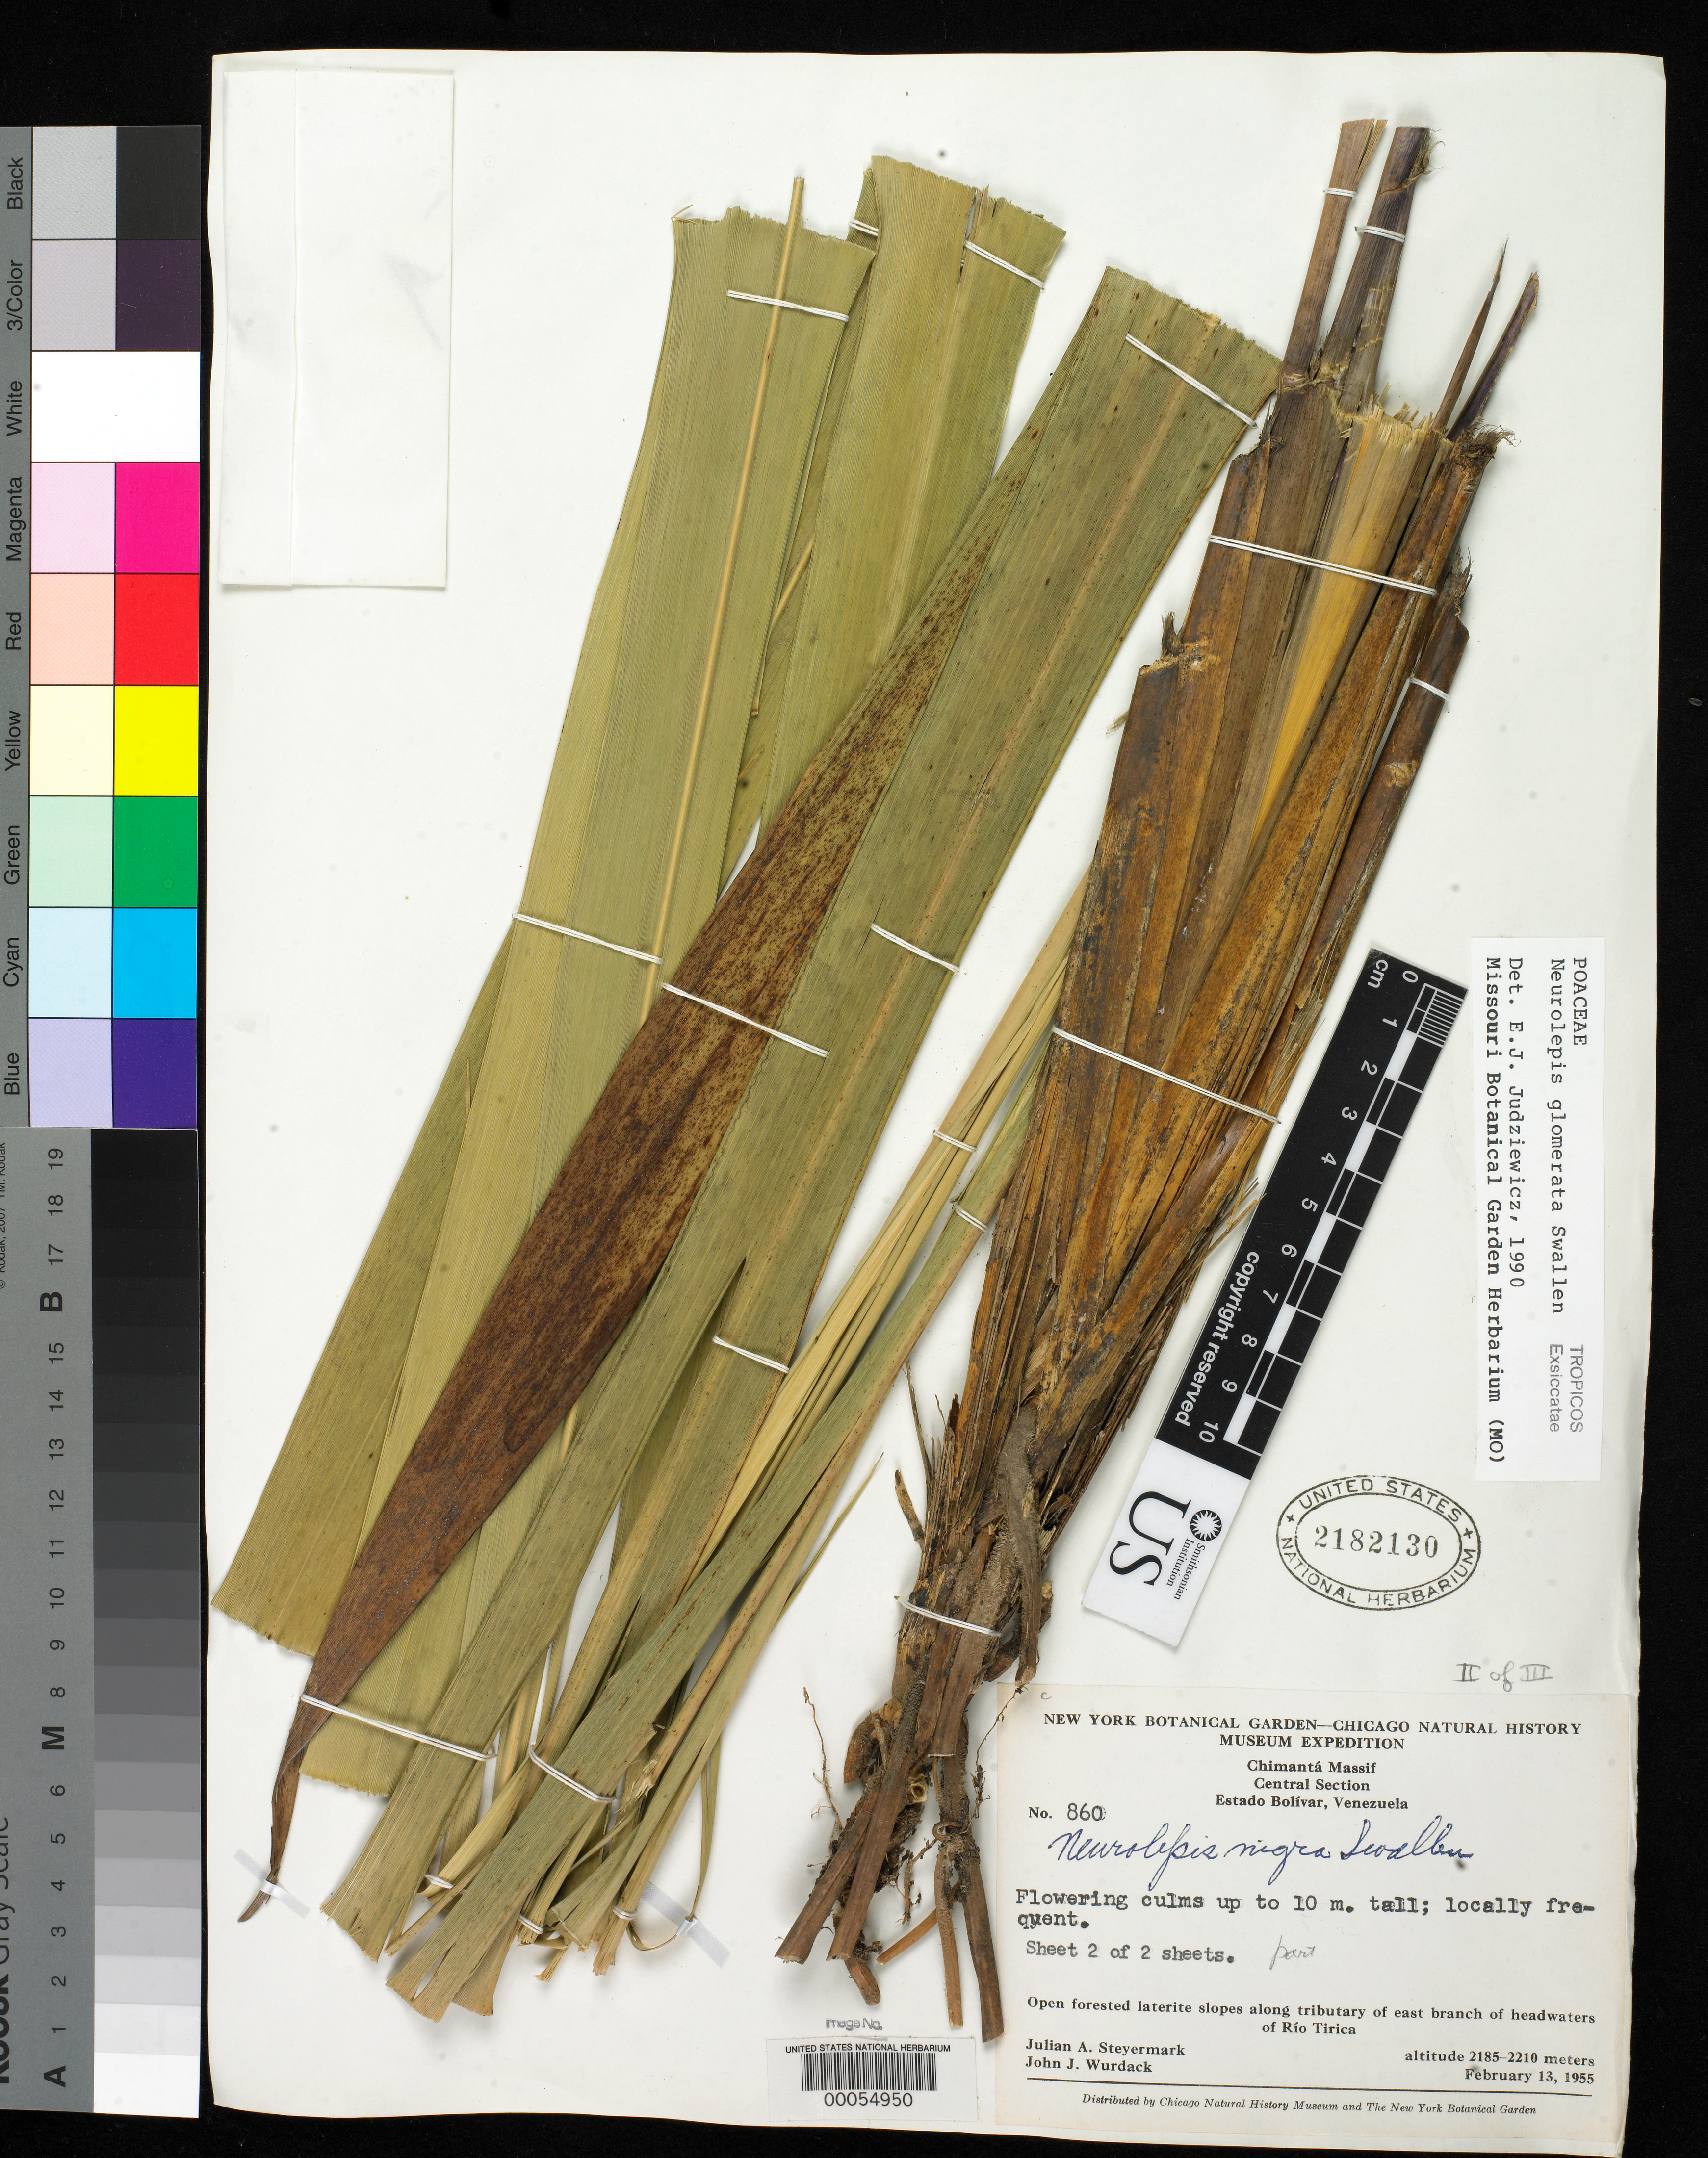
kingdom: Plantae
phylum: Tracheophyta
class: Liliopsida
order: Poales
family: Poaceae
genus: Neurolepis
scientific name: Neurolepis nigra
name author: Swallen in Maguire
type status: Holotype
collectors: J. Steyermark & J. J. Wurdack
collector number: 860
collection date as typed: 13 Feb 1955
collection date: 1955-02-13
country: Venezuela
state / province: Bolivar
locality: Chimanta Massif, east branch of headwaters of Rio Tirica.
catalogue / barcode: US 2182130